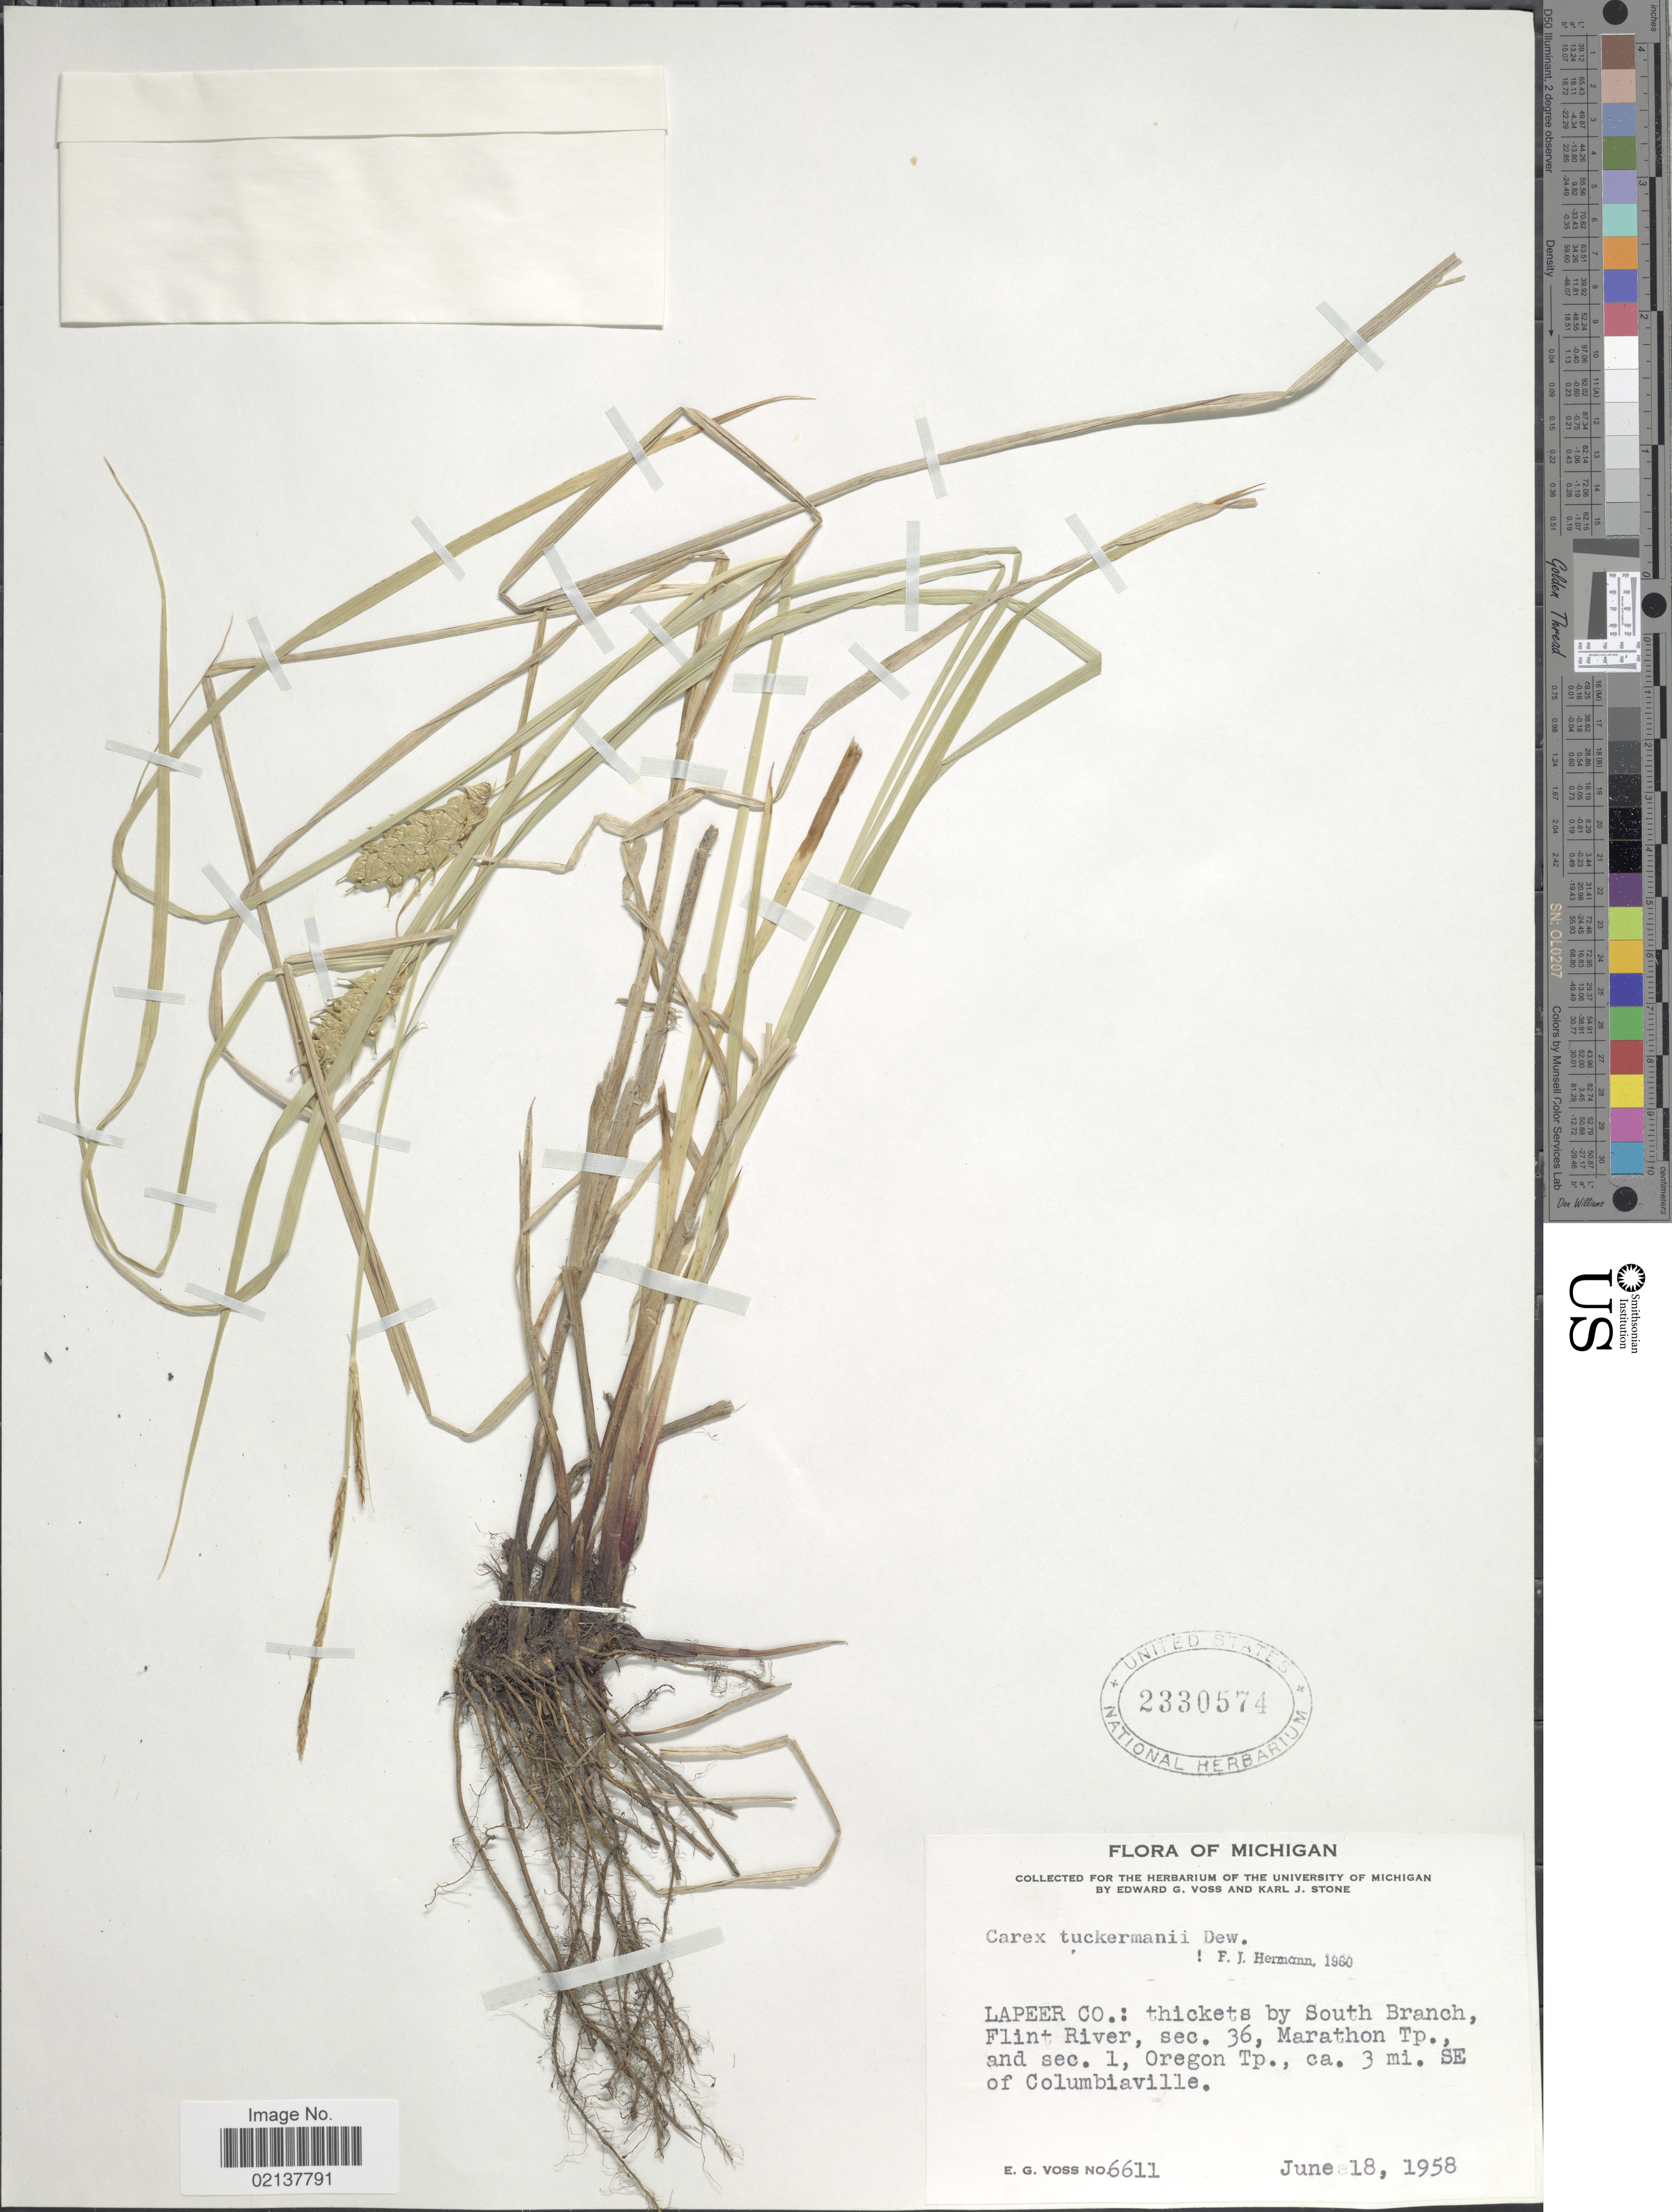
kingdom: Plantae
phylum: Tracheophyta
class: Liliopsida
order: Poales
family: Cyperaceae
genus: Carex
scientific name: Carex tuckermanii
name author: Boott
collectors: E. G. Voss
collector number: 6611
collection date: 1958-06-18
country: United States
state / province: Michigan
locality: Lapeer Co.: thickets by South Branch, Flint River, sec. 36, Marathon Tp., and sec. 1, Oregon Tp., ca. 3 mi SE of Columbiaville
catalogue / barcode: US 2330574